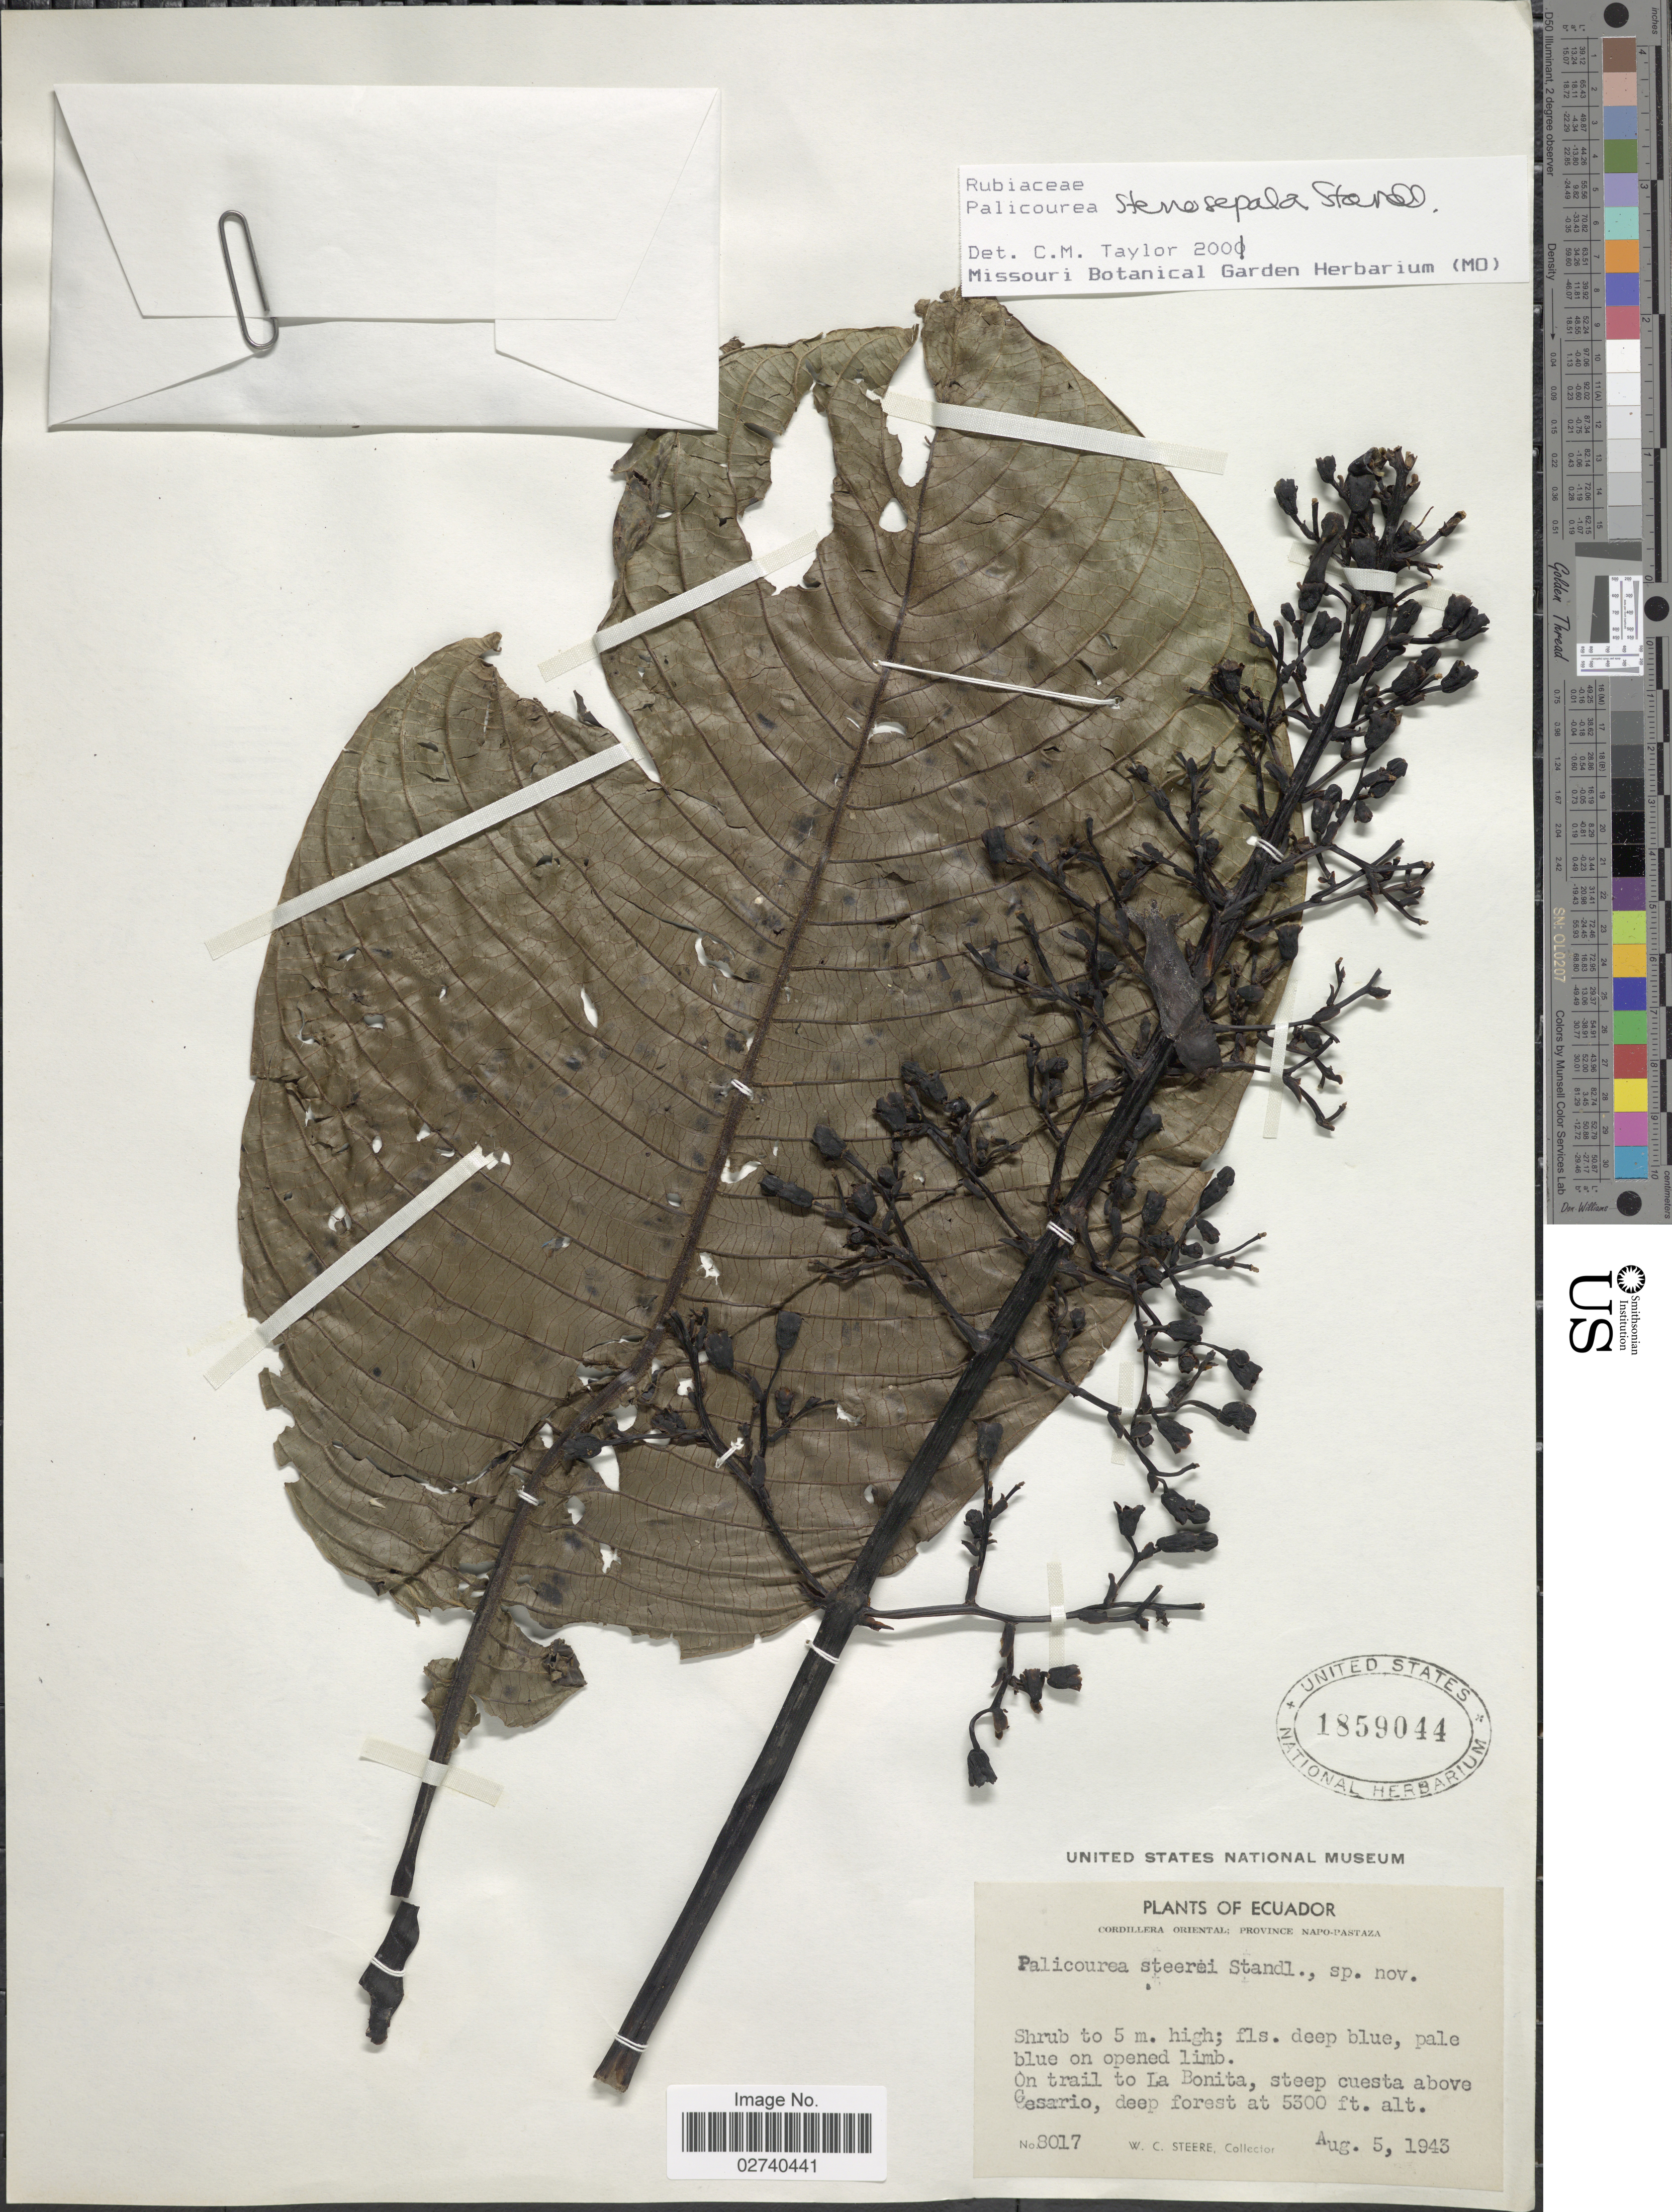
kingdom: Plantae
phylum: Tracheophyta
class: Magnoliopsida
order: Gentianales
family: Rubiaceae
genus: Palicourea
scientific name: Palicourea stenosepala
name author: Standl.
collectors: W. C. Steere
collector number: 8017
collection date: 1943-08-05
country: Ecuador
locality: Cordillera Oriental; Province Napo-Pastaza. On trail to La Bonita, steep cuesta above Cesario.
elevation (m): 1615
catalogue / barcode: US 1859044